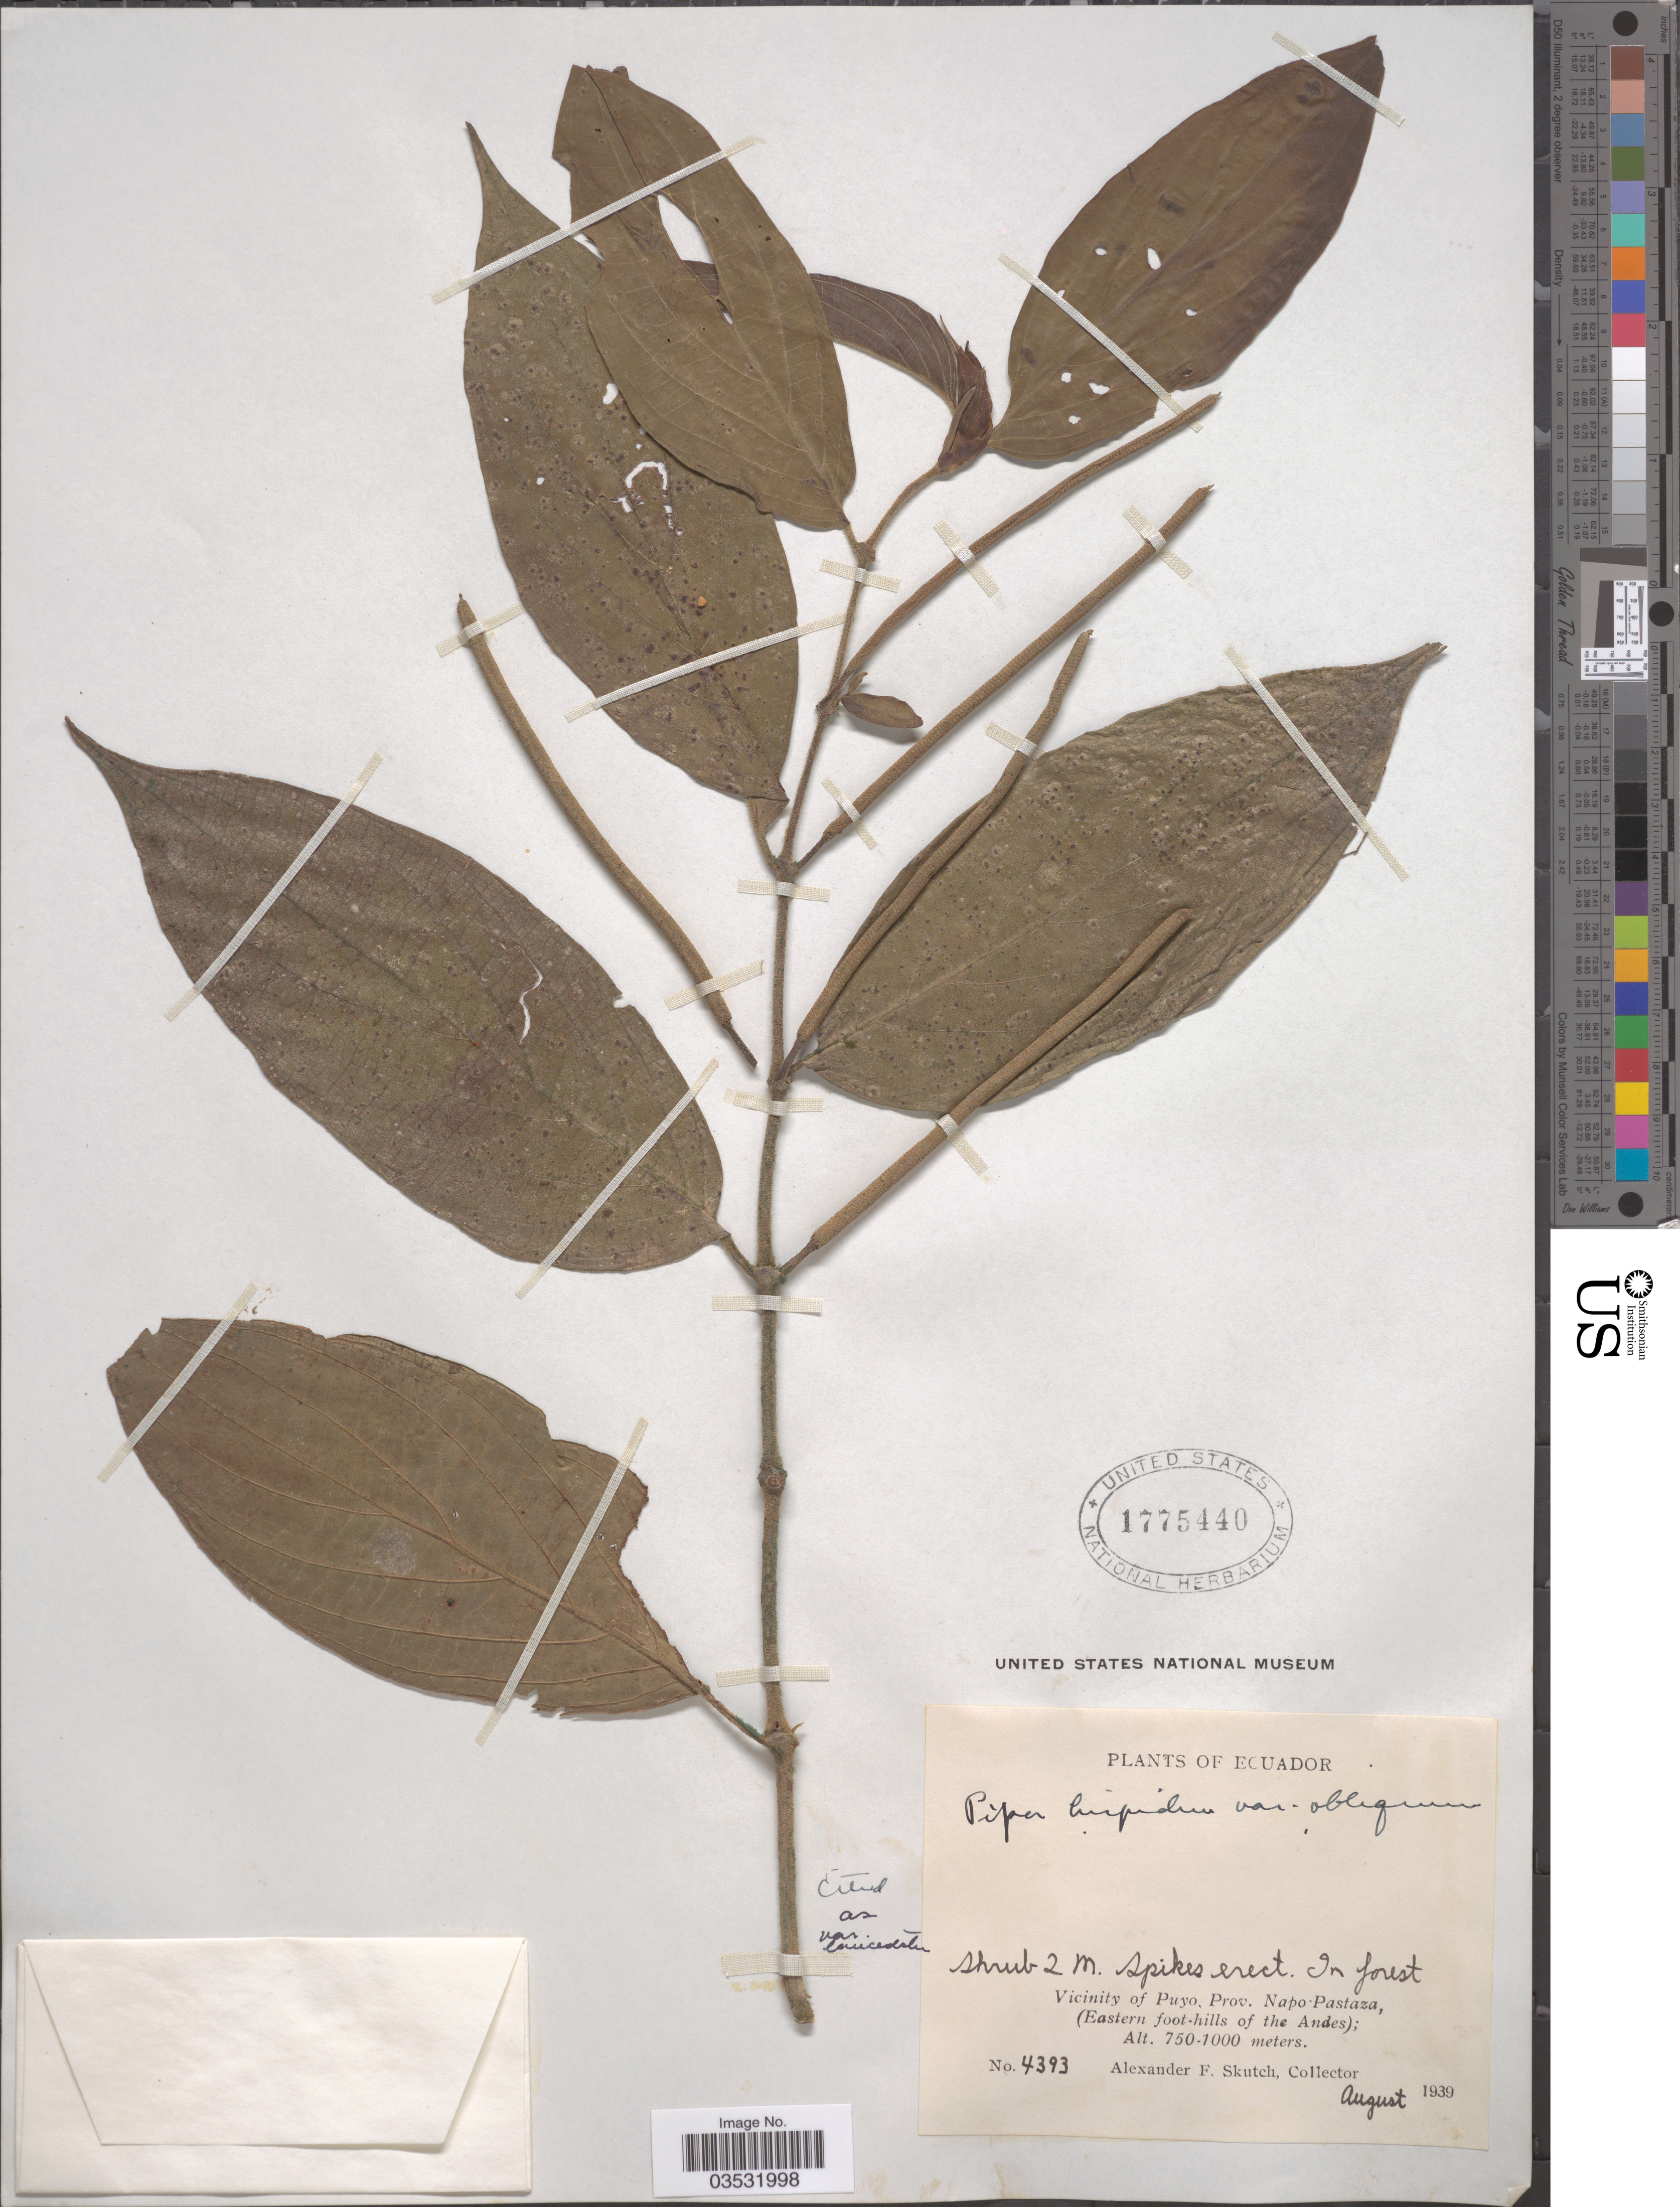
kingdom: Plantae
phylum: Tracheophyta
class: Magnoliopsida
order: Piperales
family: Piperaceae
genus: Piper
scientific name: Piper hispidum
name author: Sw.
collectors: A. F. Skutch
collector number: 4393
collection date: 1939-08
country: Ecuador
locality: Vicinity of Puyo, Prov. Napo-Pastaza, (Eastern foot-hills of the Andes).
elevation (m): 750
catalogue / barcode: US 1775440